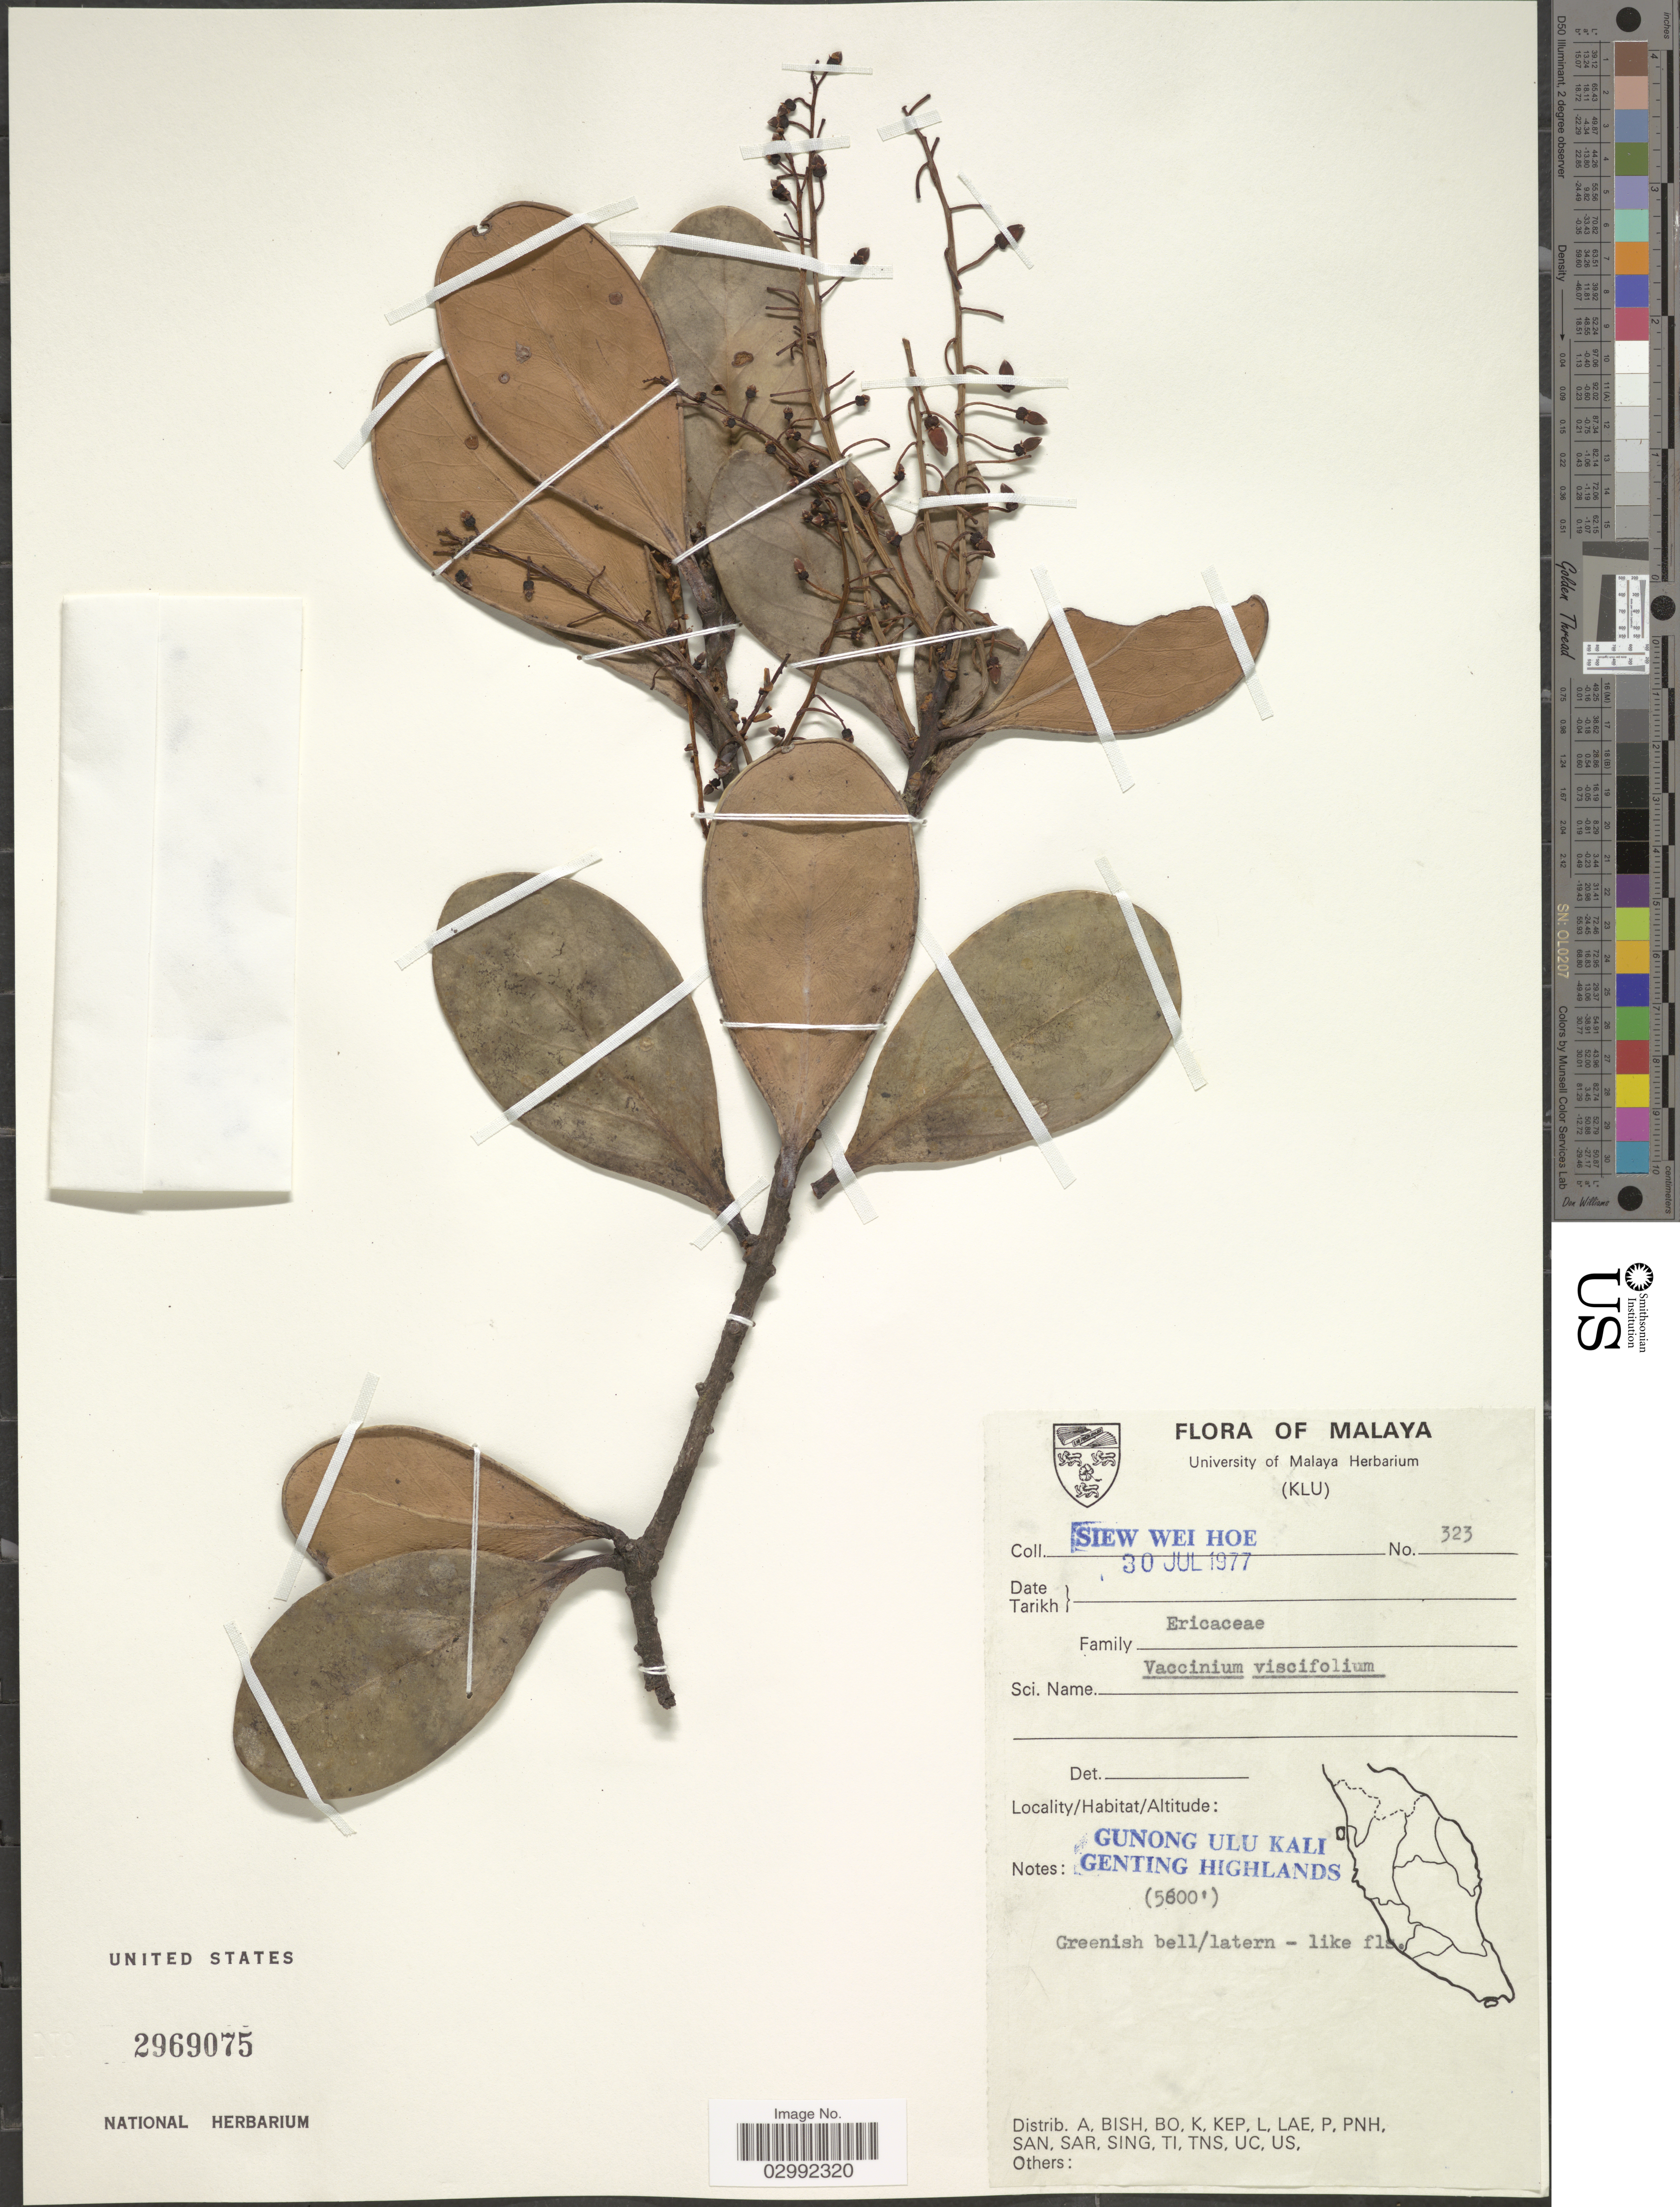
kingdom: Plantae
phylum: Tracheophyta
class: Magnoliopsida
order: Ericales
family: Ericaceae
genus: Vaccinium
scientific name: Vaccinium viscifolium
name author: R.M. King & Gamble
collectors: W. H. Siew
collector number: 323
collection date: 1977-07-30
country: Malaysia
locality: Malaya. Gunong Ulu Kali. Genting Highlands.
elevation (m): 1768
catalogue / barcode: US 2969075